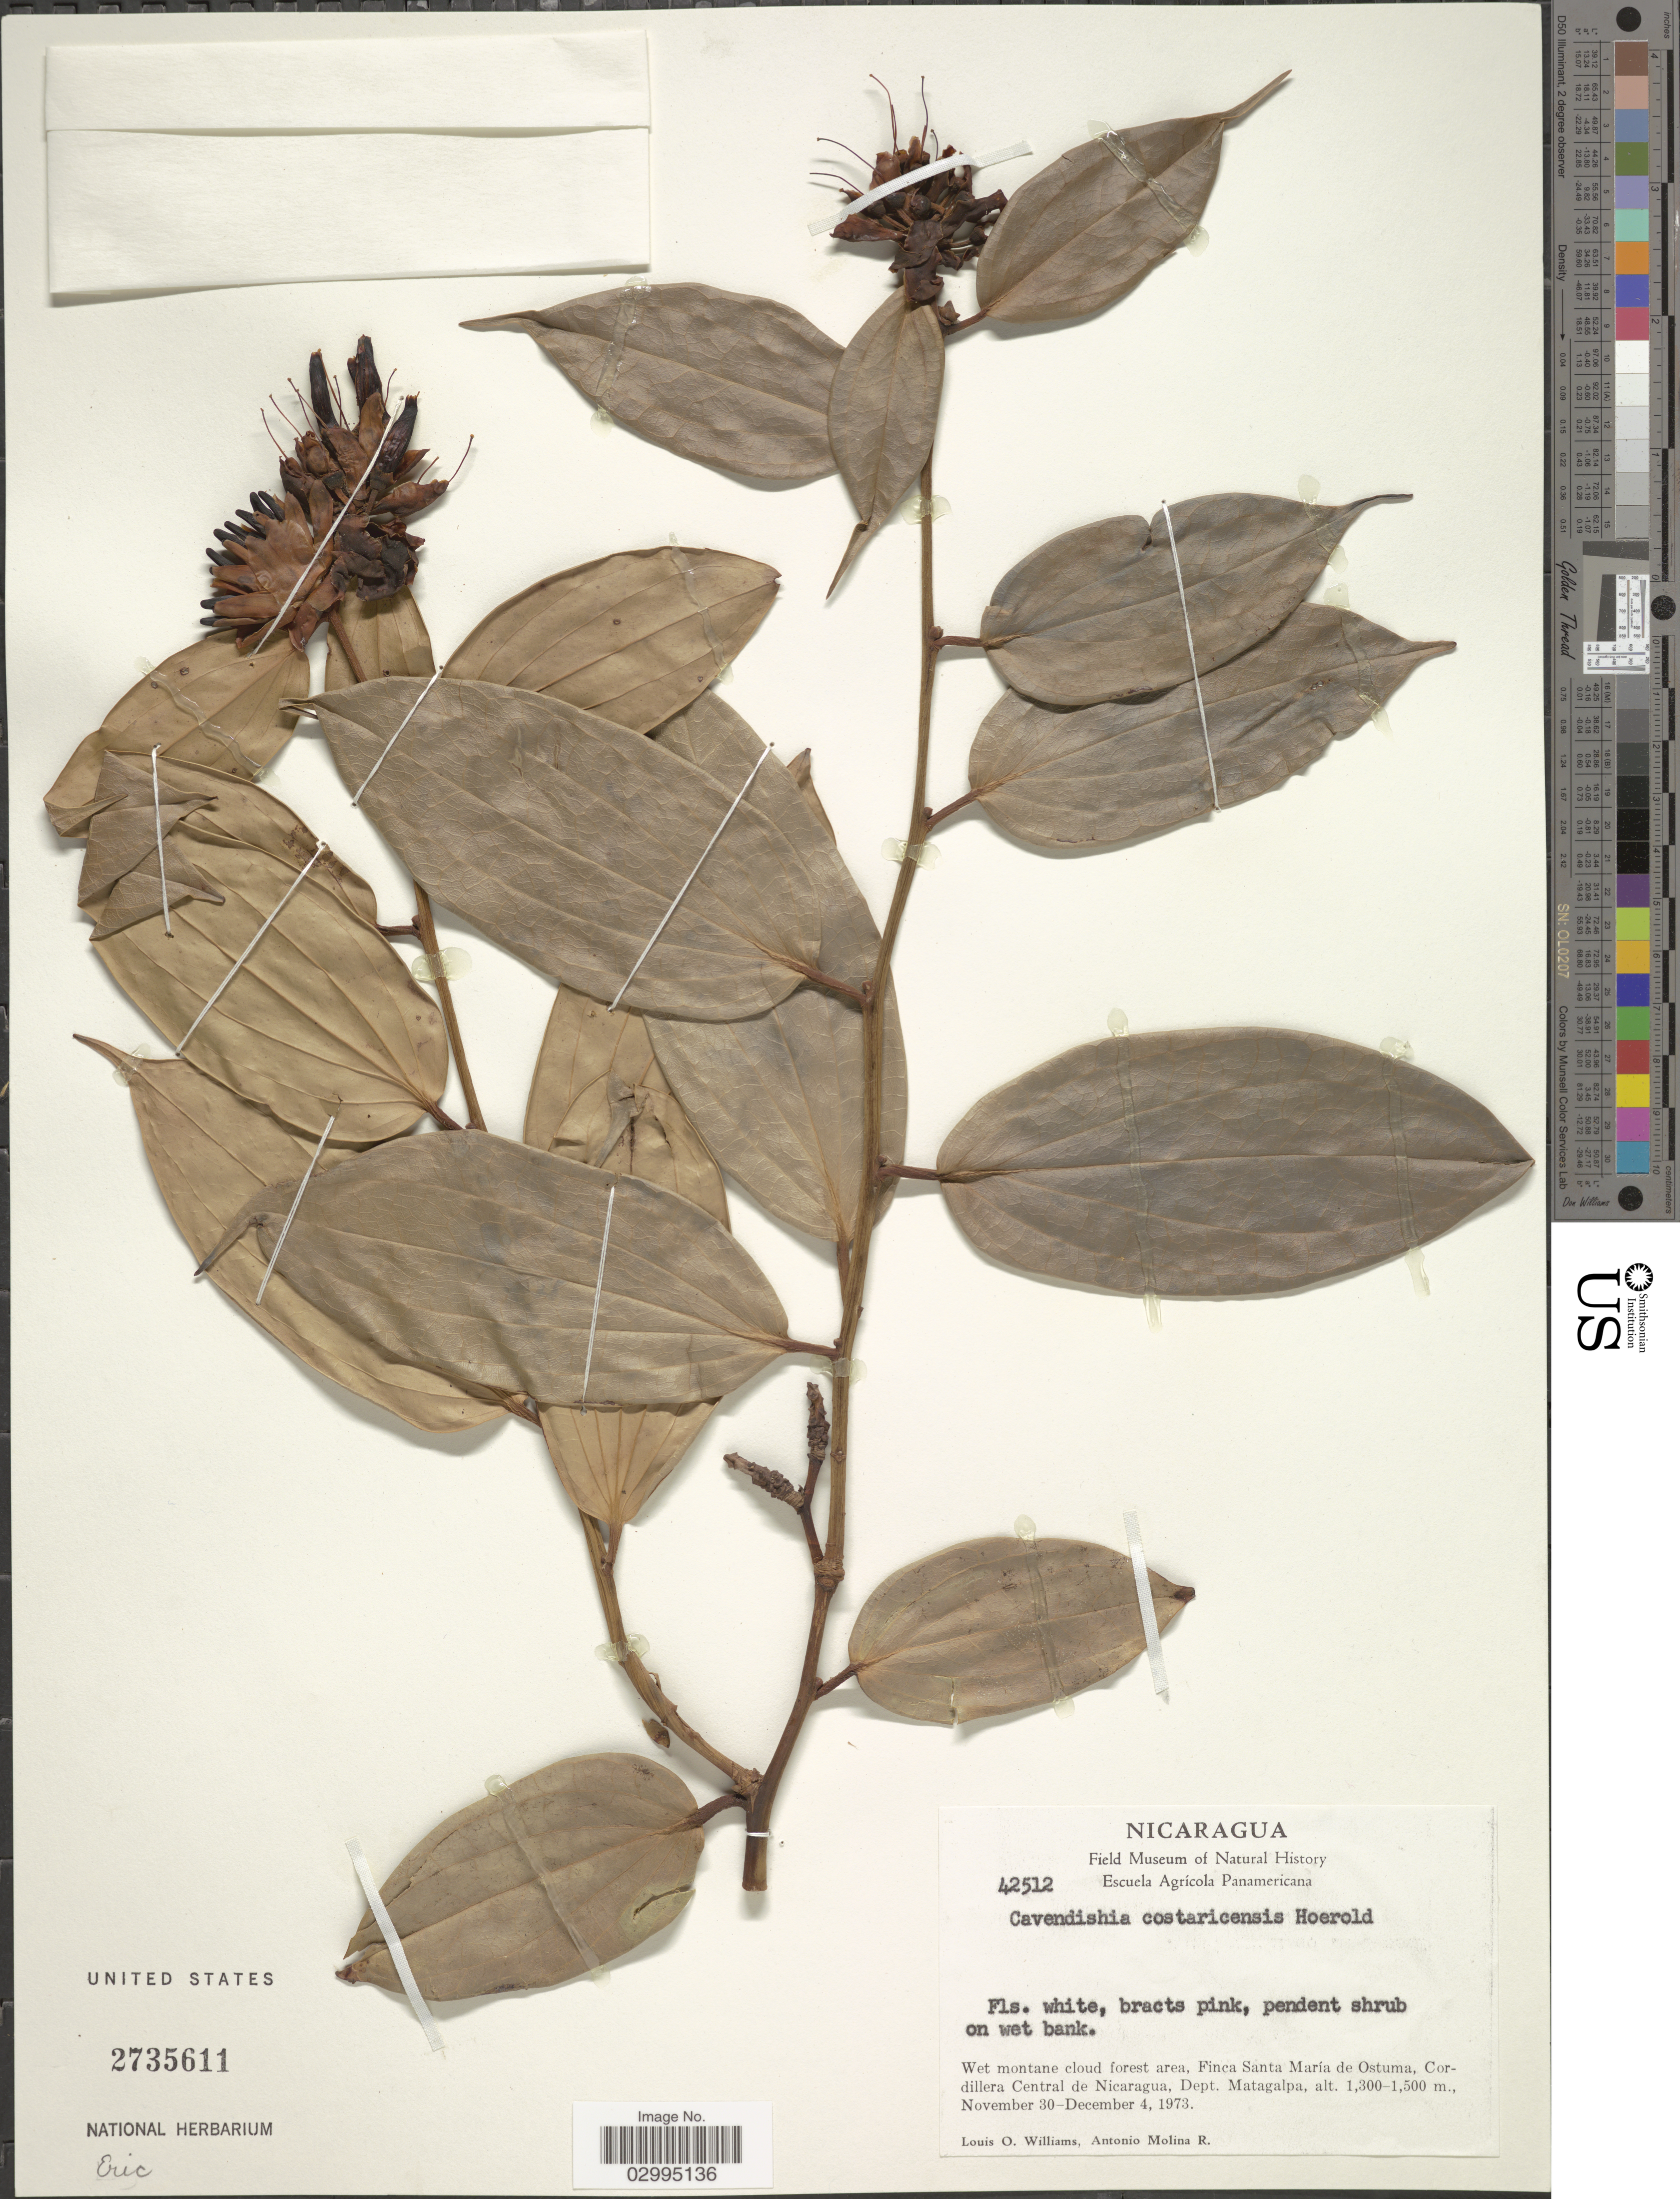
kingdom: Plantae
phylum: Tracheophyta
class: Magnoliopsida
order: Ericales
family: Ericaceae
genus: Cavendishia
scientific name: Cavendishia costaricensis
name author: Hoerold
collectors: L. O. Williams & A. Molina R.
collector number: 42512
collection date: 1973-11-30/1973-12-04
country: Nicaragua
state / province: Matagalpa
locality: Wet montane cloud forest area, Finca Santa María de Ostuma, Cordillera Central de Nicaragua, Dept. Matagalpa.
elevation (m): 1300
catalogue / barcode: US 2735611